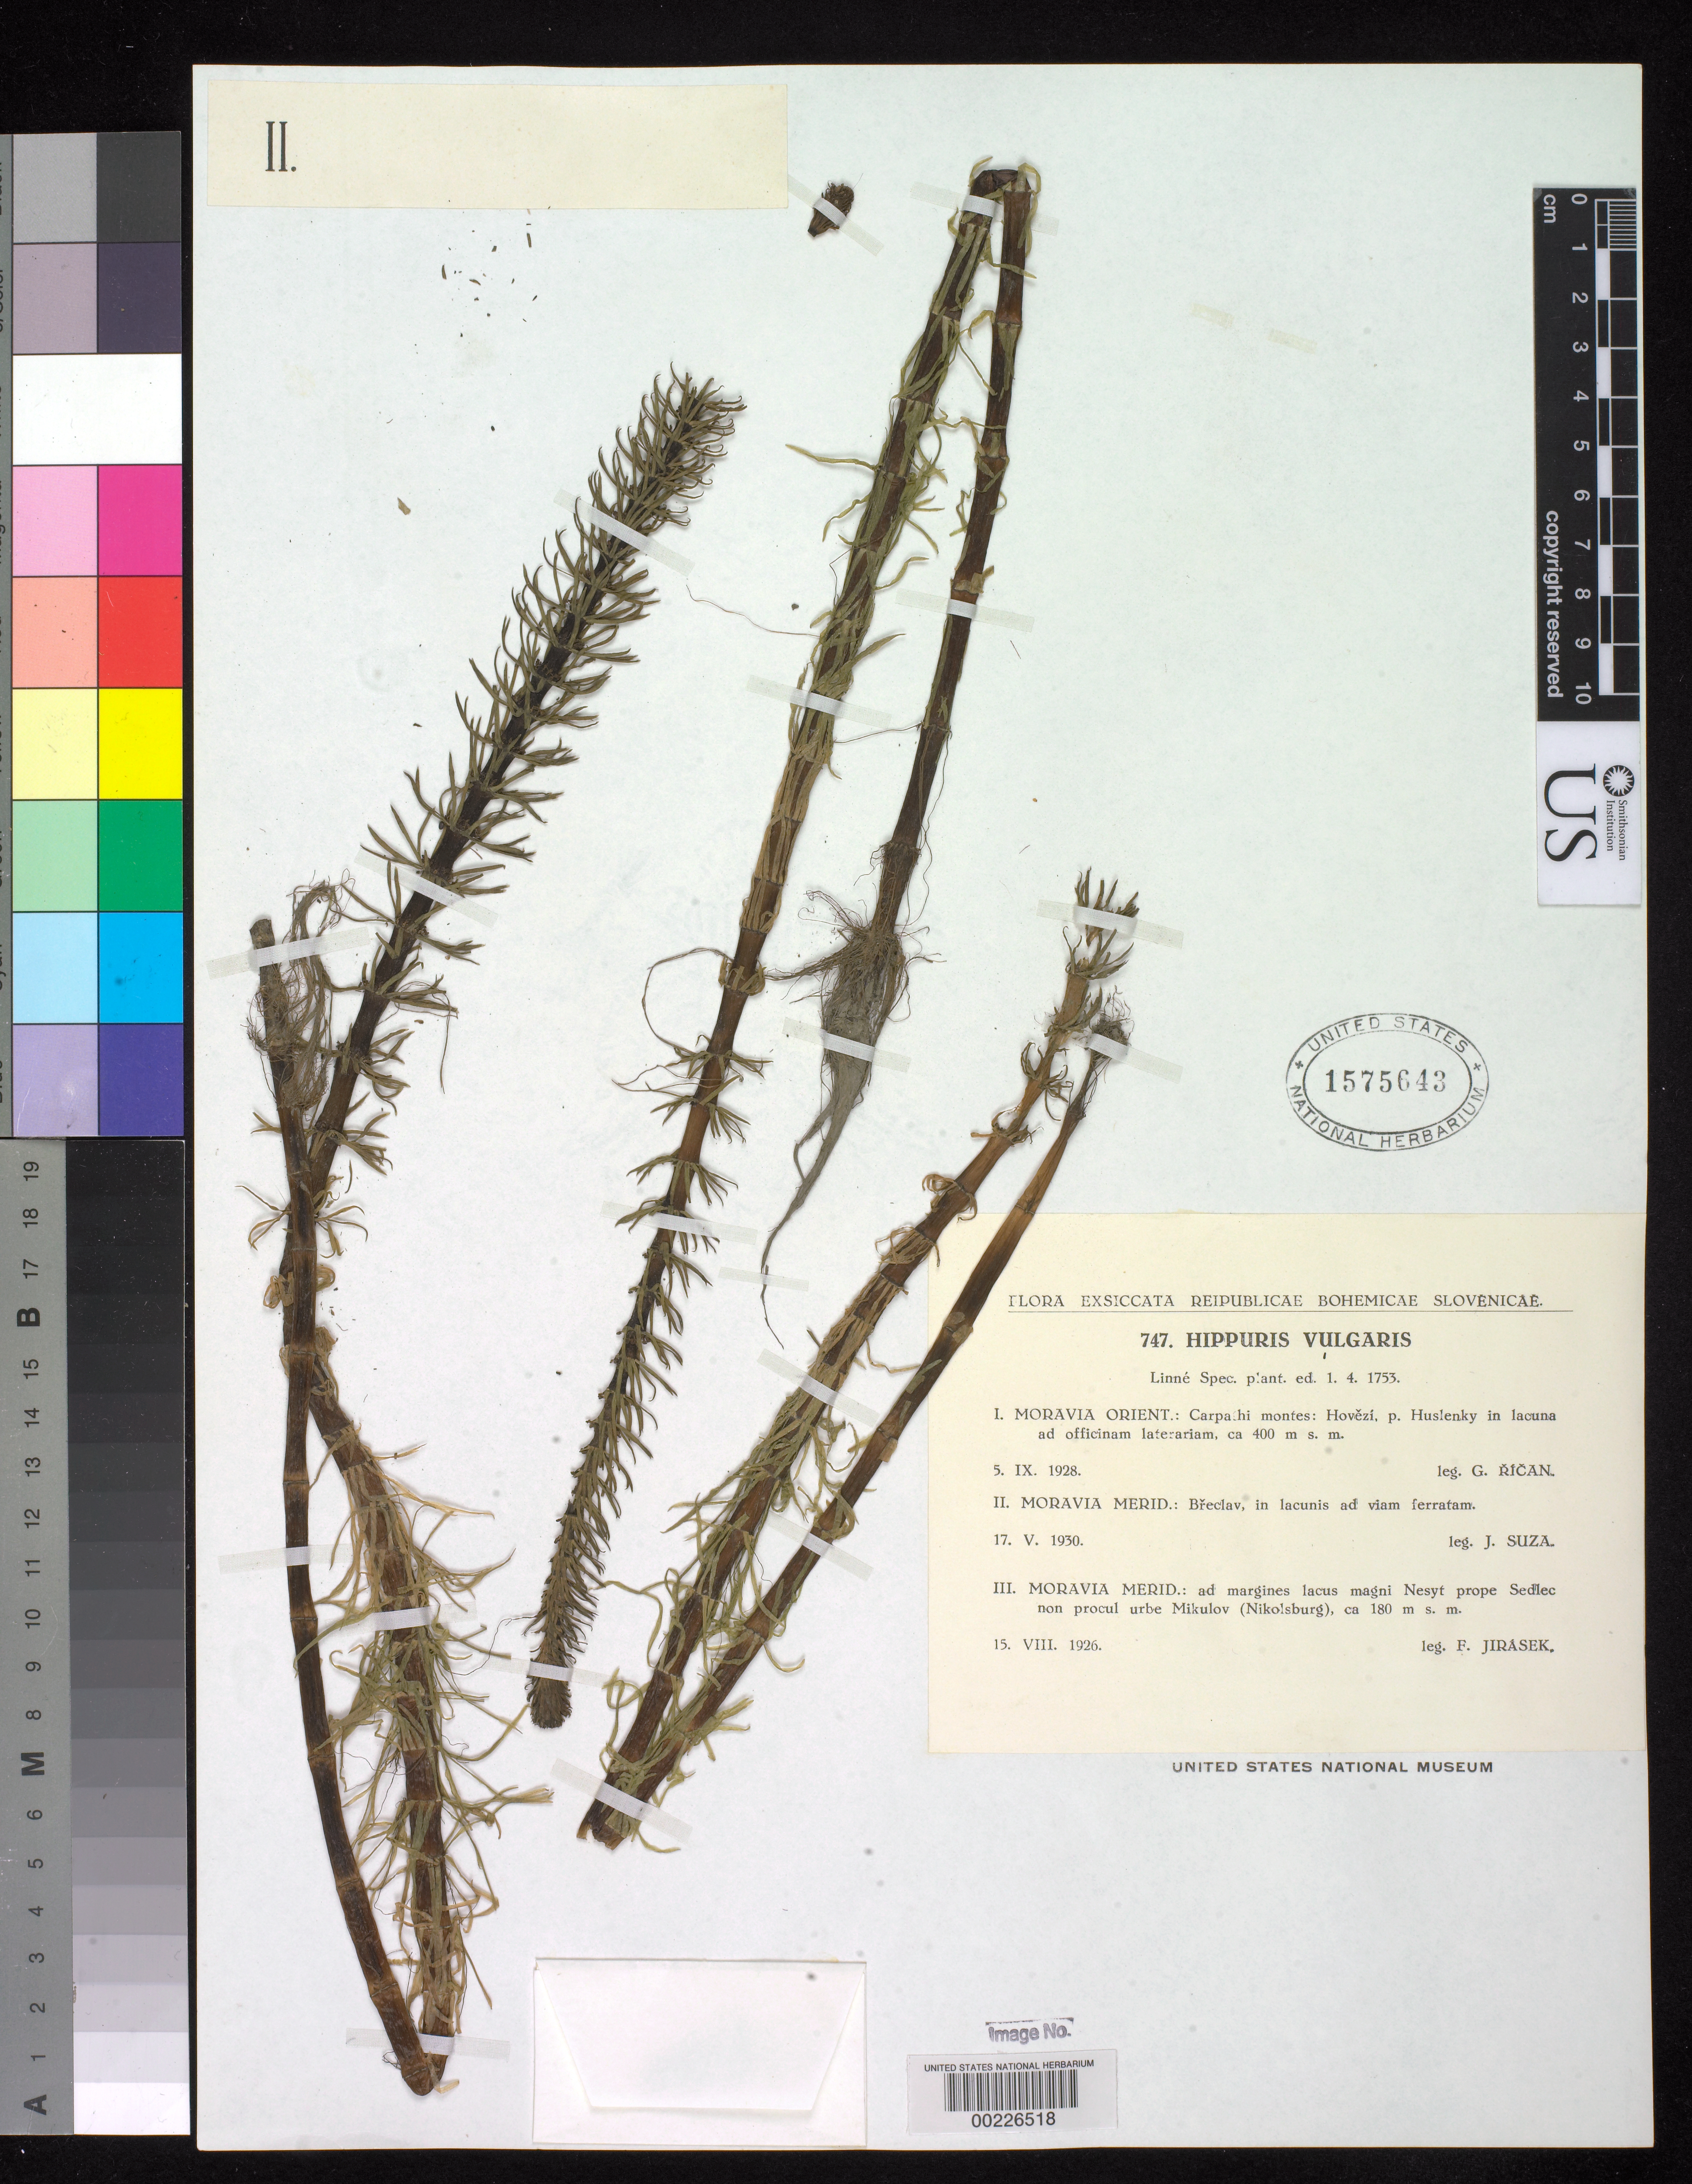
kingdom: Plantae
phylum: Tracheophyta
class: Magnoliopsida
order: Lamiales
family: Plantaginaceae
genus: Hippuris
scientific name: Hippuris vulgaris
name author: L.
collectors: J. Suza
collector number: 747 Ii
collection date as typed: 17 May 1930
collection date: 1930-05-17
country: Czechia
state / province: South Moravian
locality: Moravia Central: Breclav. [Breclav District]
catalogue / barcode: US 1575643